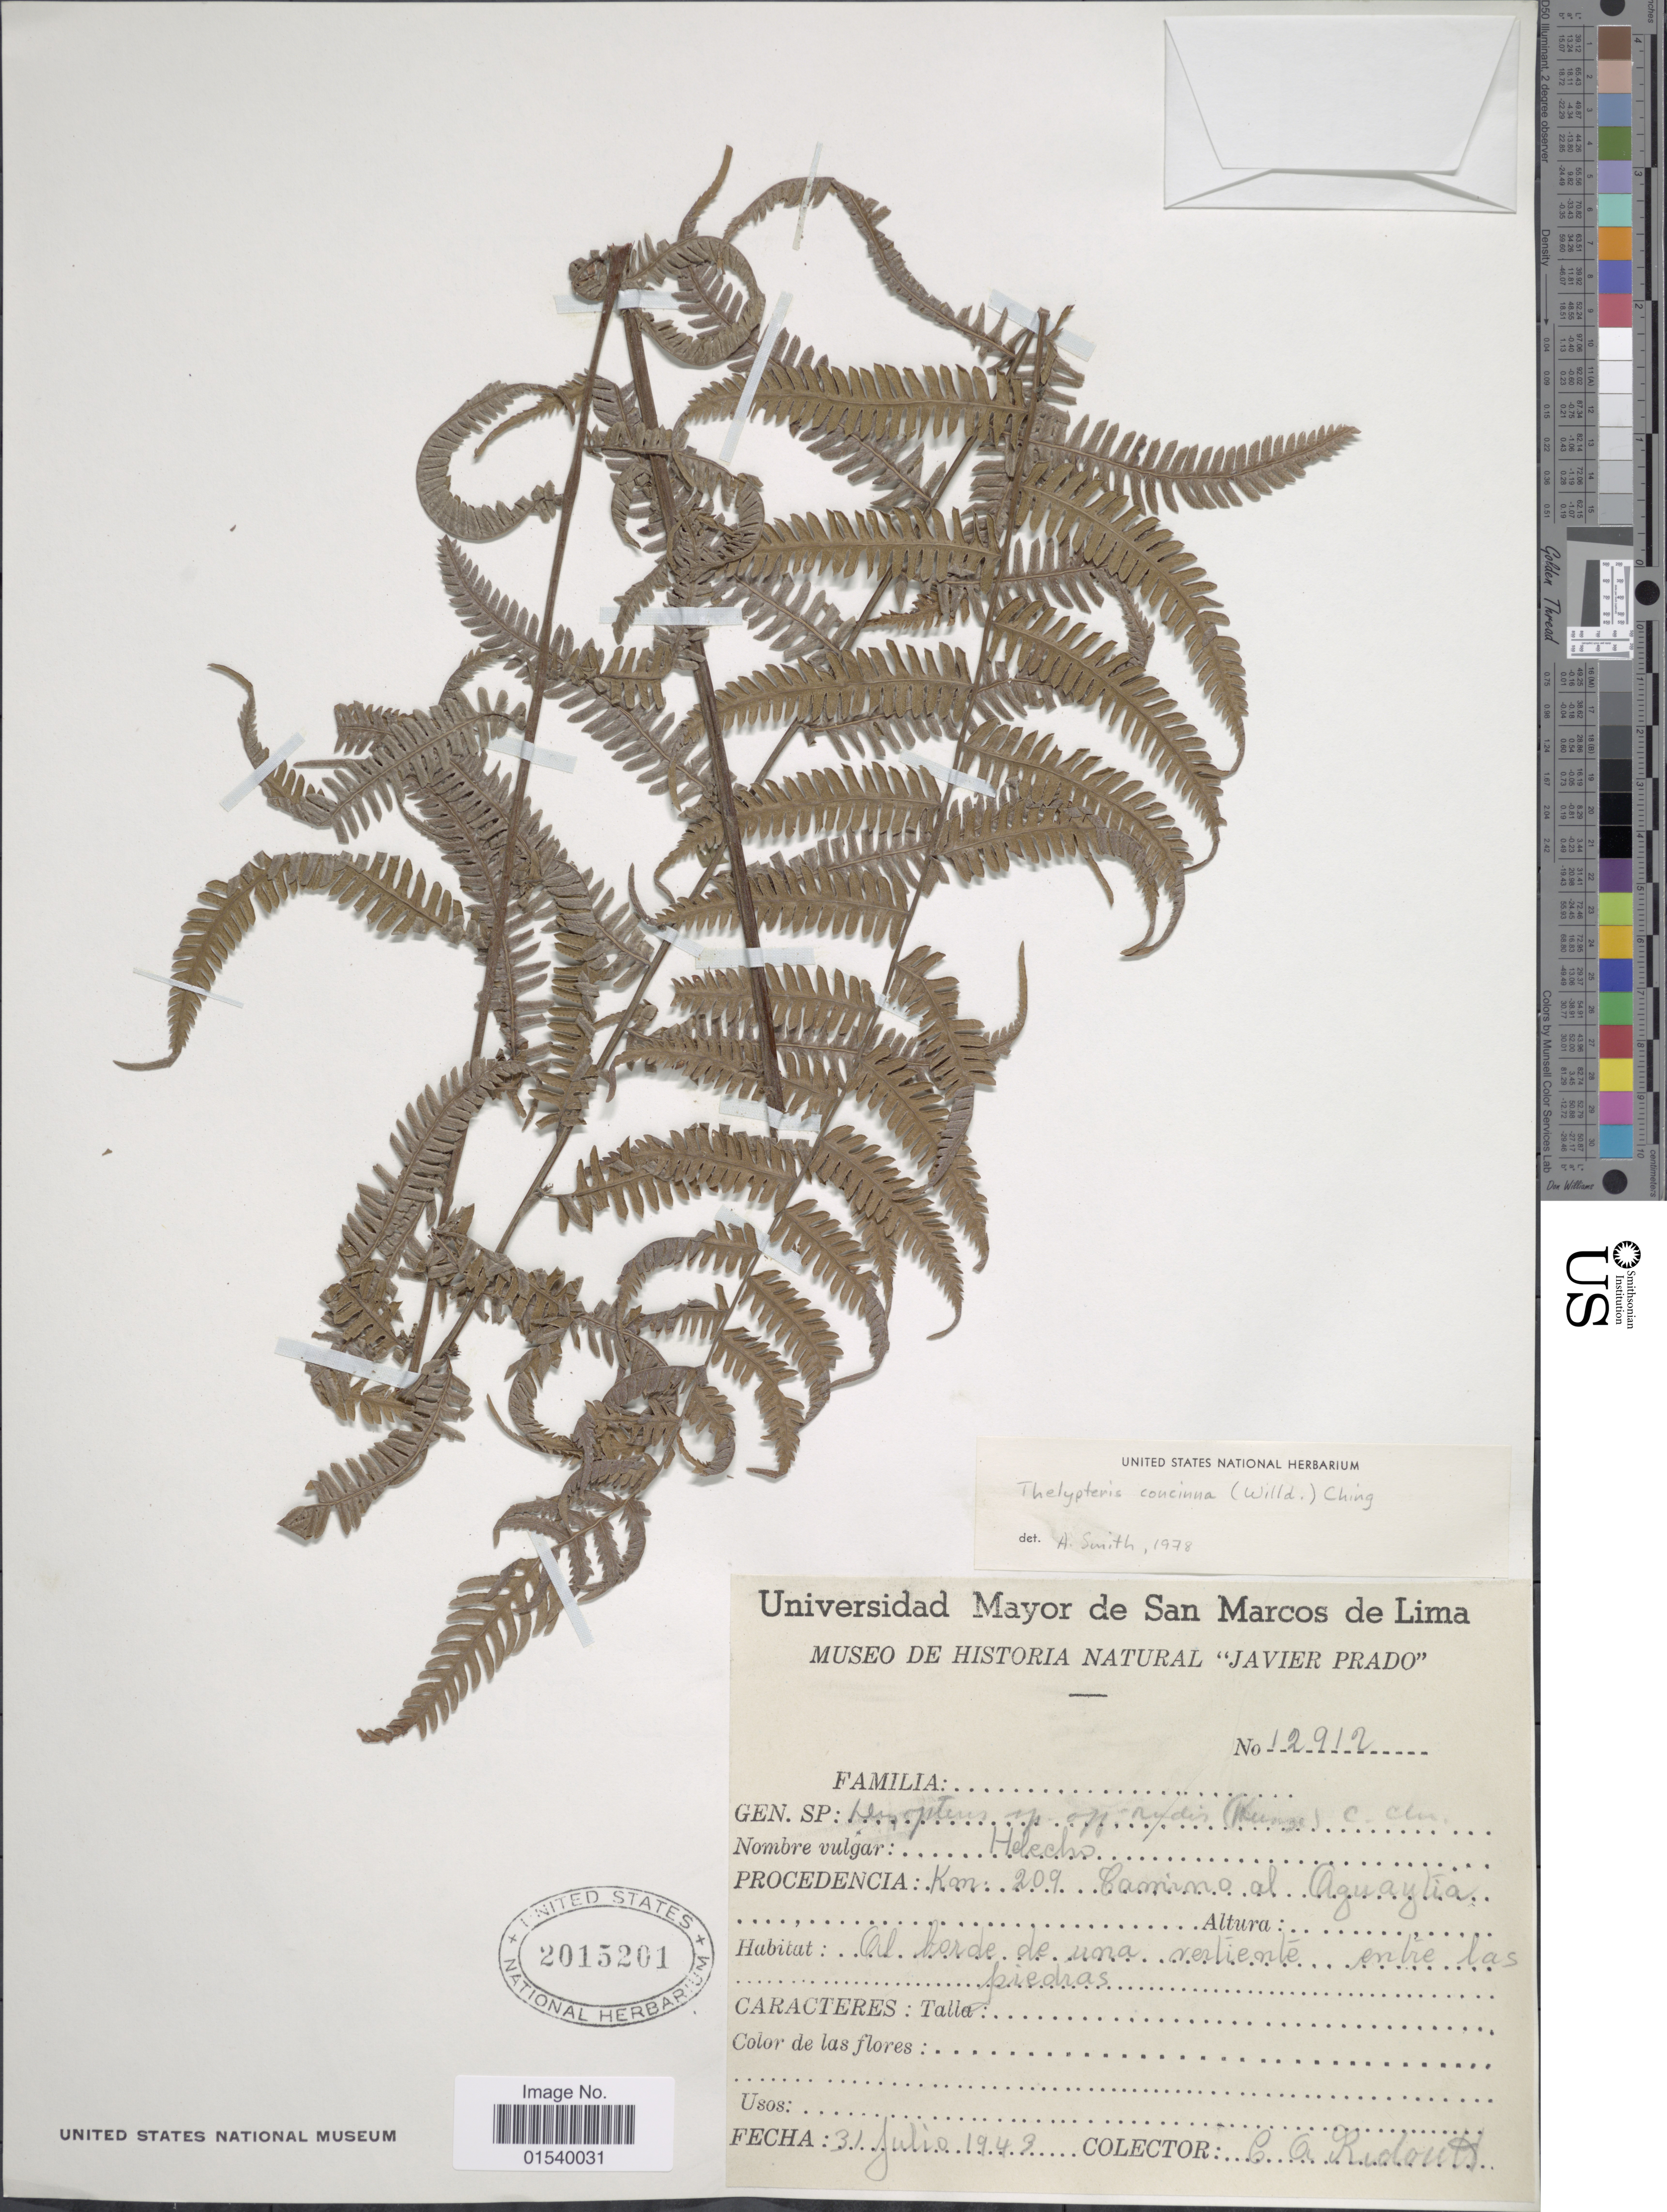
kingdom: Plantae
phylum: Tracheophyta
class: Polypodiopsida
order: Polypodiales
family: Thelypteridaceae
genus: Amauropelta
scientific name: Amauropelta concinna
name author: (Willd.) Pic. Serm.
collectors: C. Ridoutt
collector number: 12912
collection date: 1943-07-31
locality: Km 209 Camino al Aguaytia [interpreted]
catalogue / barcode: US 2015201